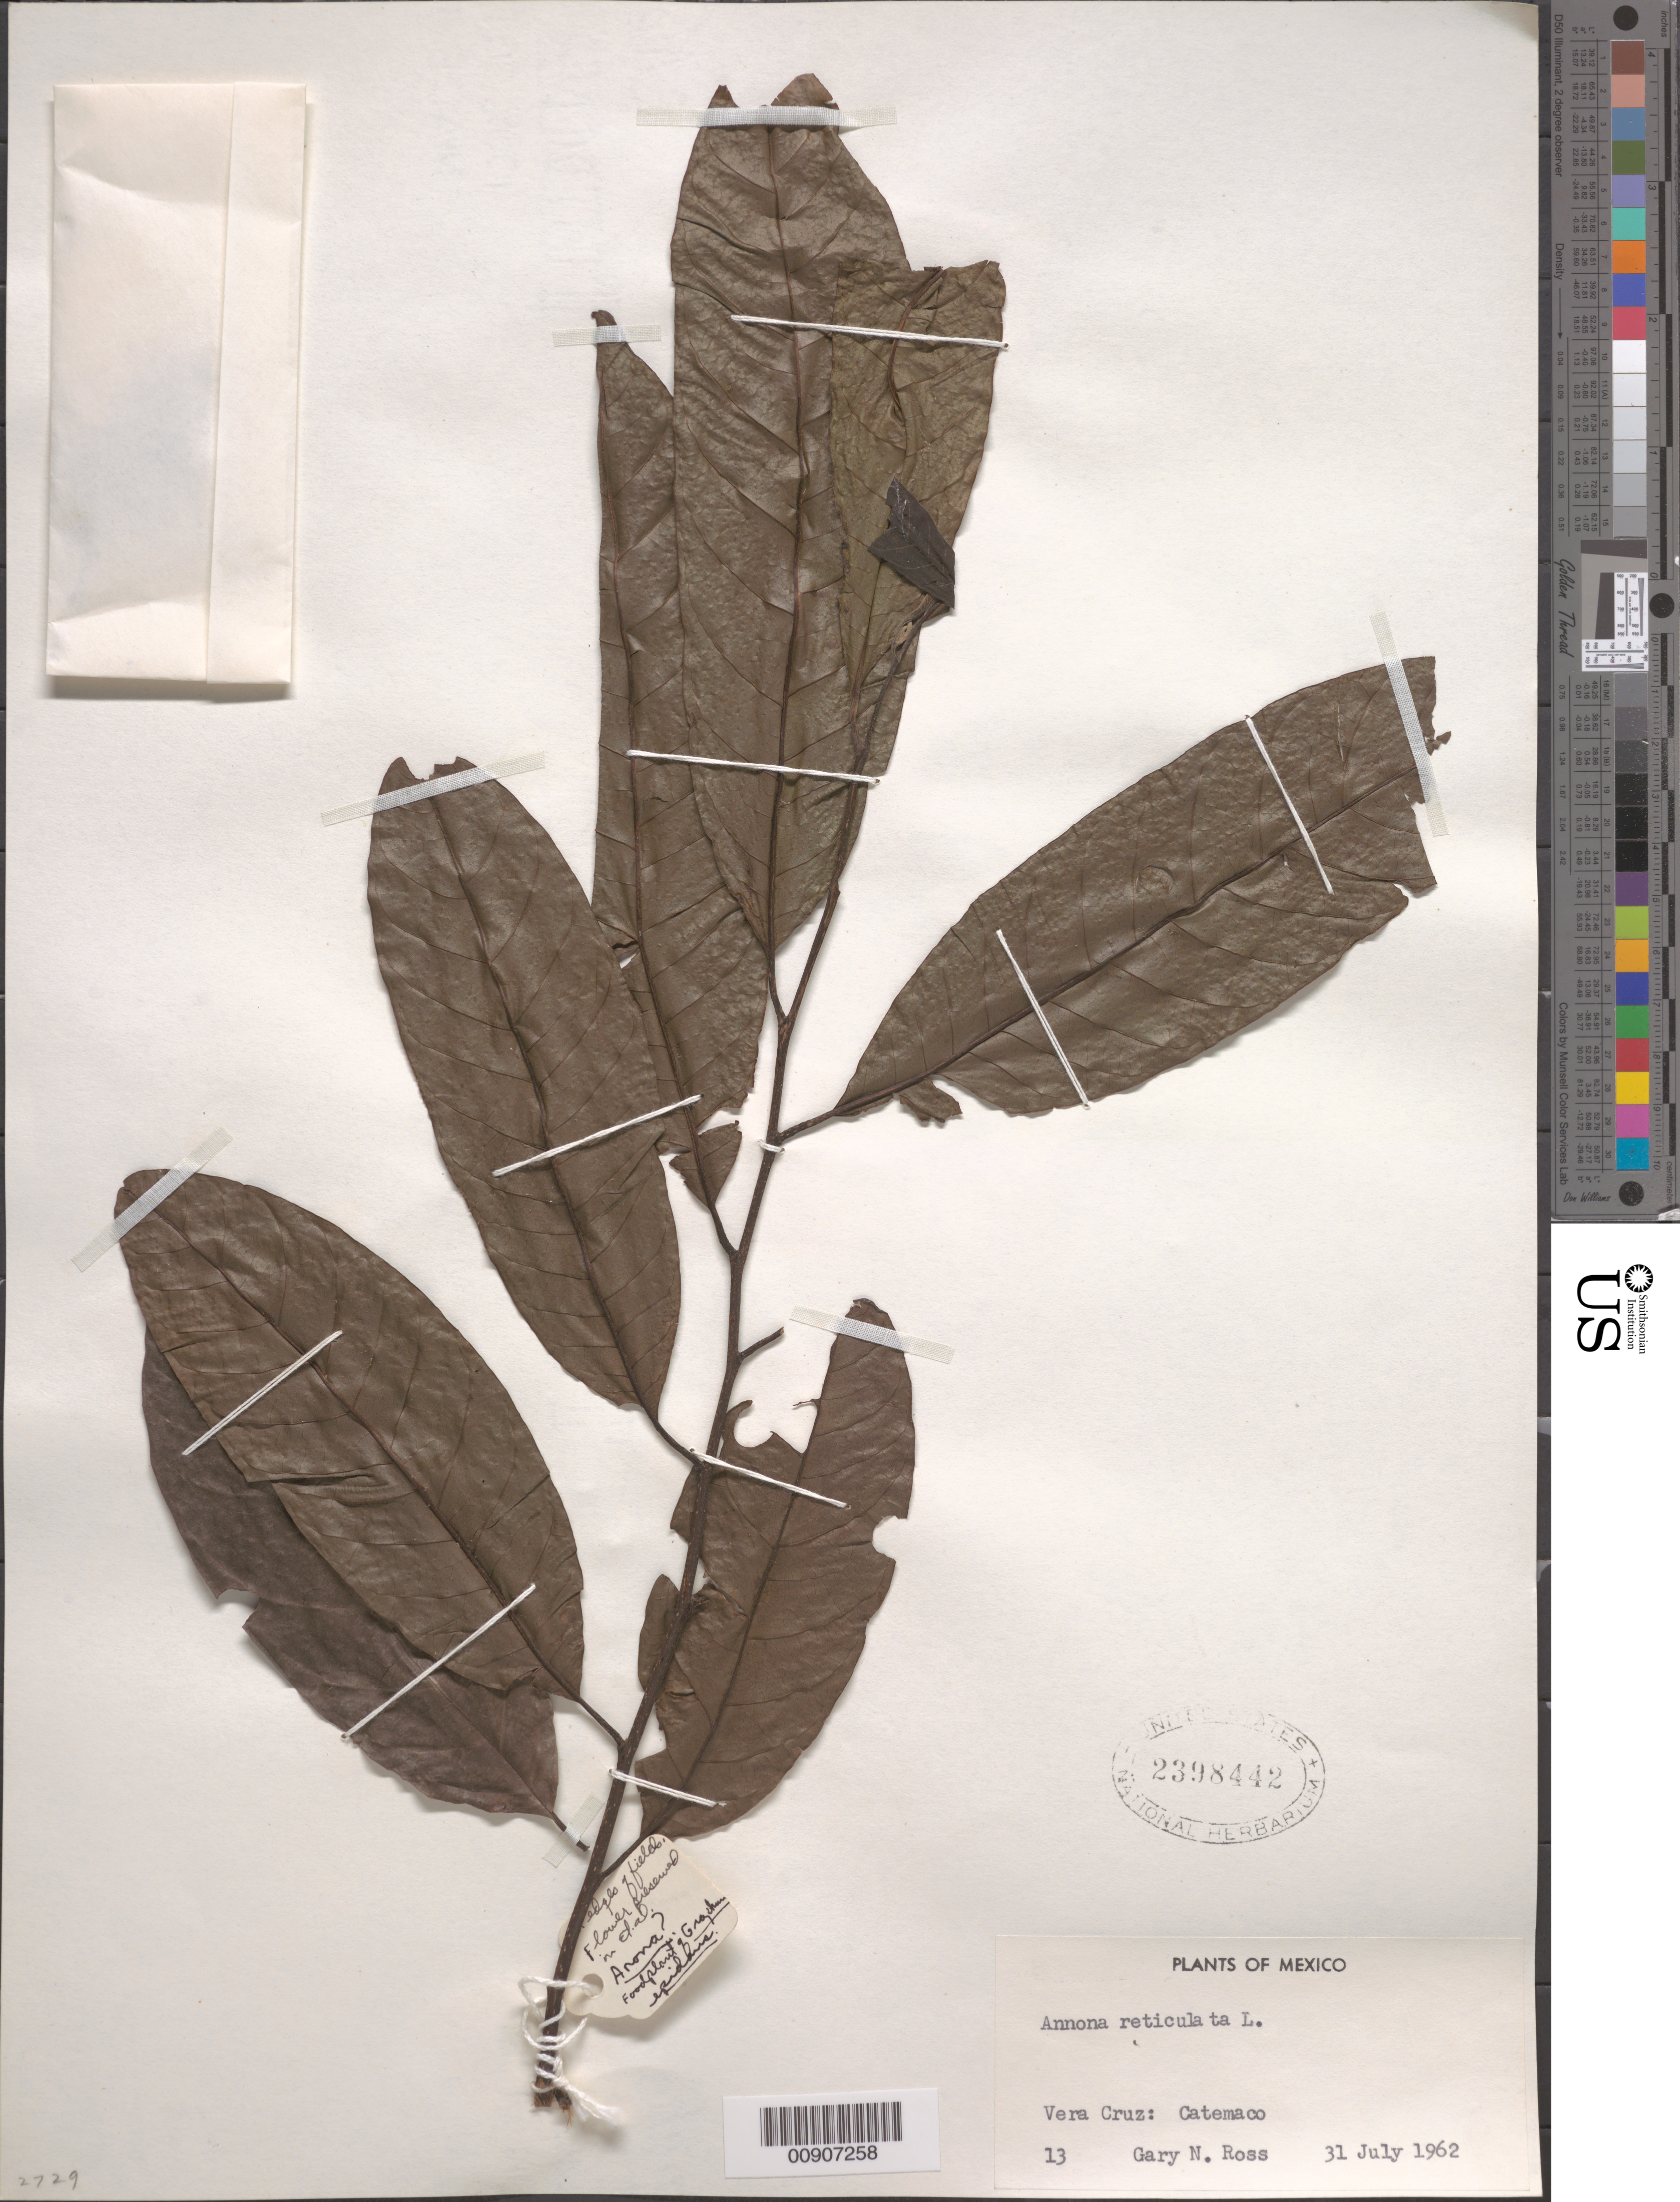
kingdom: Plantae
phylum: Tracheophyta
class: Magnoliopsida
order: Magnoliales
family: Annonaceae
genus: Annona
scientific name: Annona reticulata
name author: L.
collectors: G. N. Ross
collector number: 13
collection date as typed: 31 Jul 1962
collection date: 1962-07-31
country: Mexico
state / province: Veracruz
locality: Veracruz: 2 mi. NE Catemaco.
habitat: Growing on edge of fields.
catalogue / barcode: US 2398442